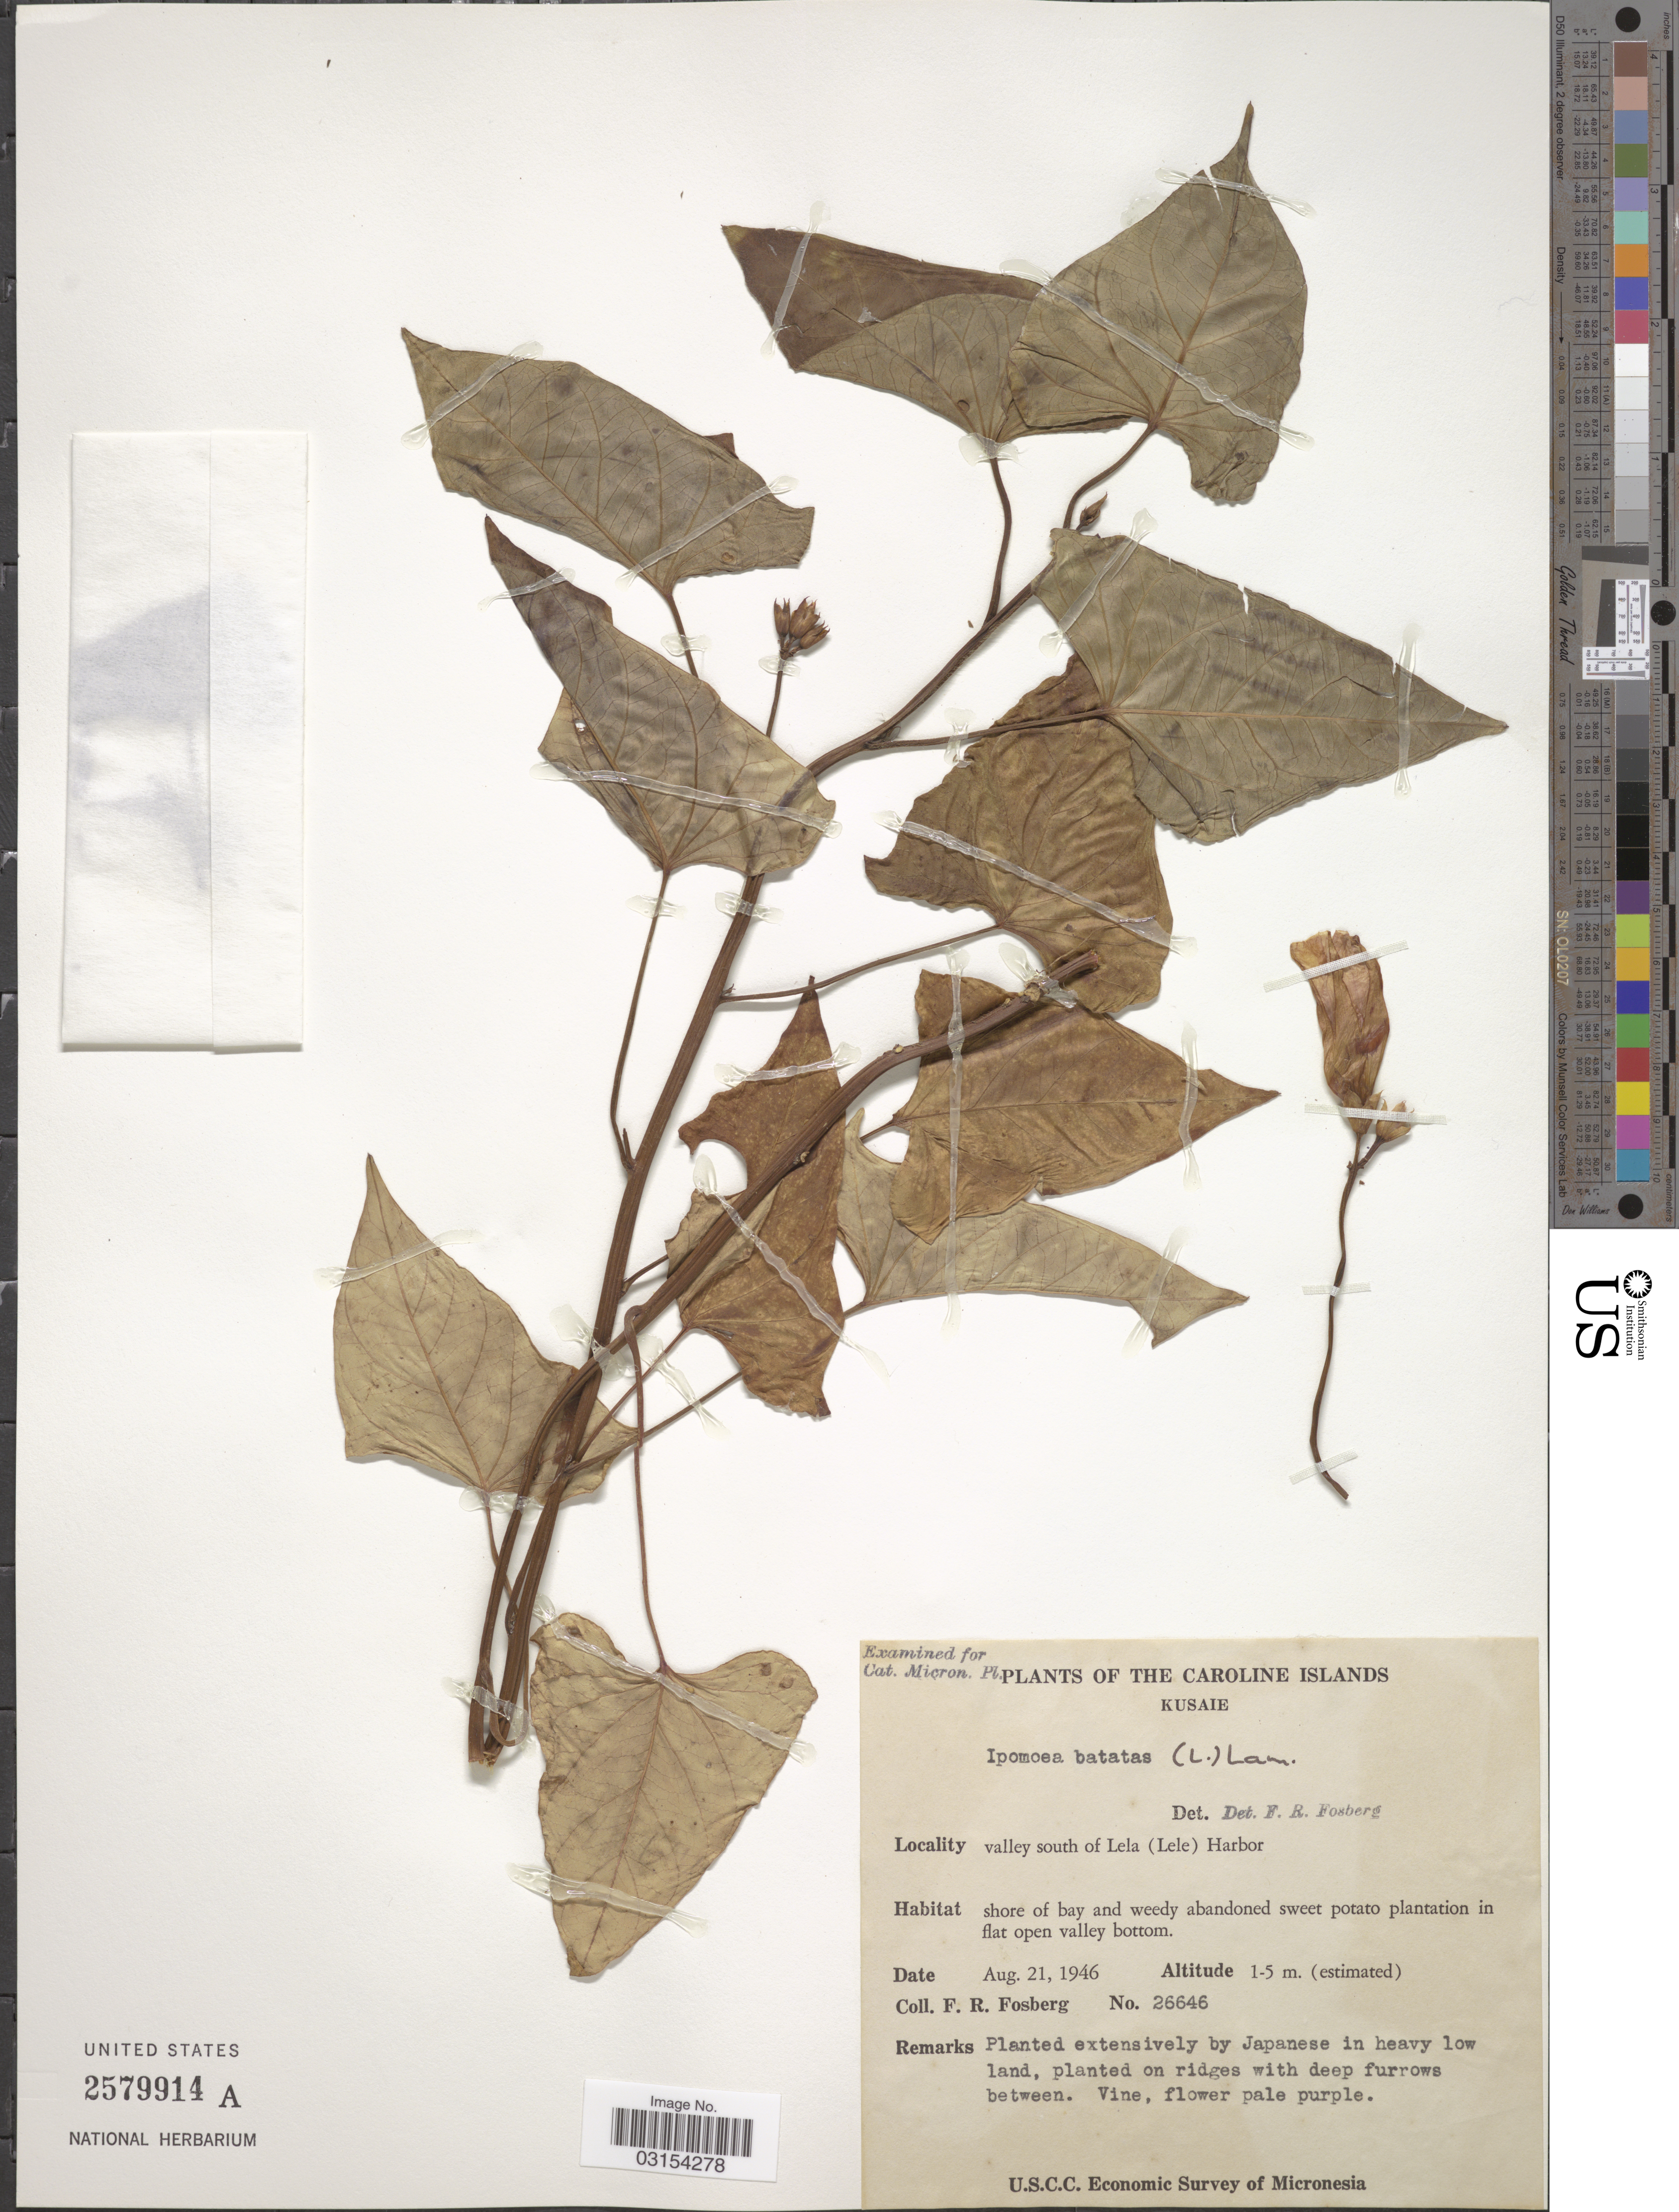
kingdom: Plantae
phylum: Tracheophyta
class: Magnoliopsida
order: Solanales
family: Convolvulaceae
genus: Ipomoea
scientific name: Ipomoea batatas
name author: (L.) Lam.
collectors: F. R. Fosberg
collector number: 26646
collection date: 1946-08-21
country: Micronesia, Federated States of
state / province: Kosrae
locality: The Caroline Islands. Kusaie. Valley south of Lela (Lele) Harbor.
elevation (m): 1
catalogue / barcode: US 2579914A